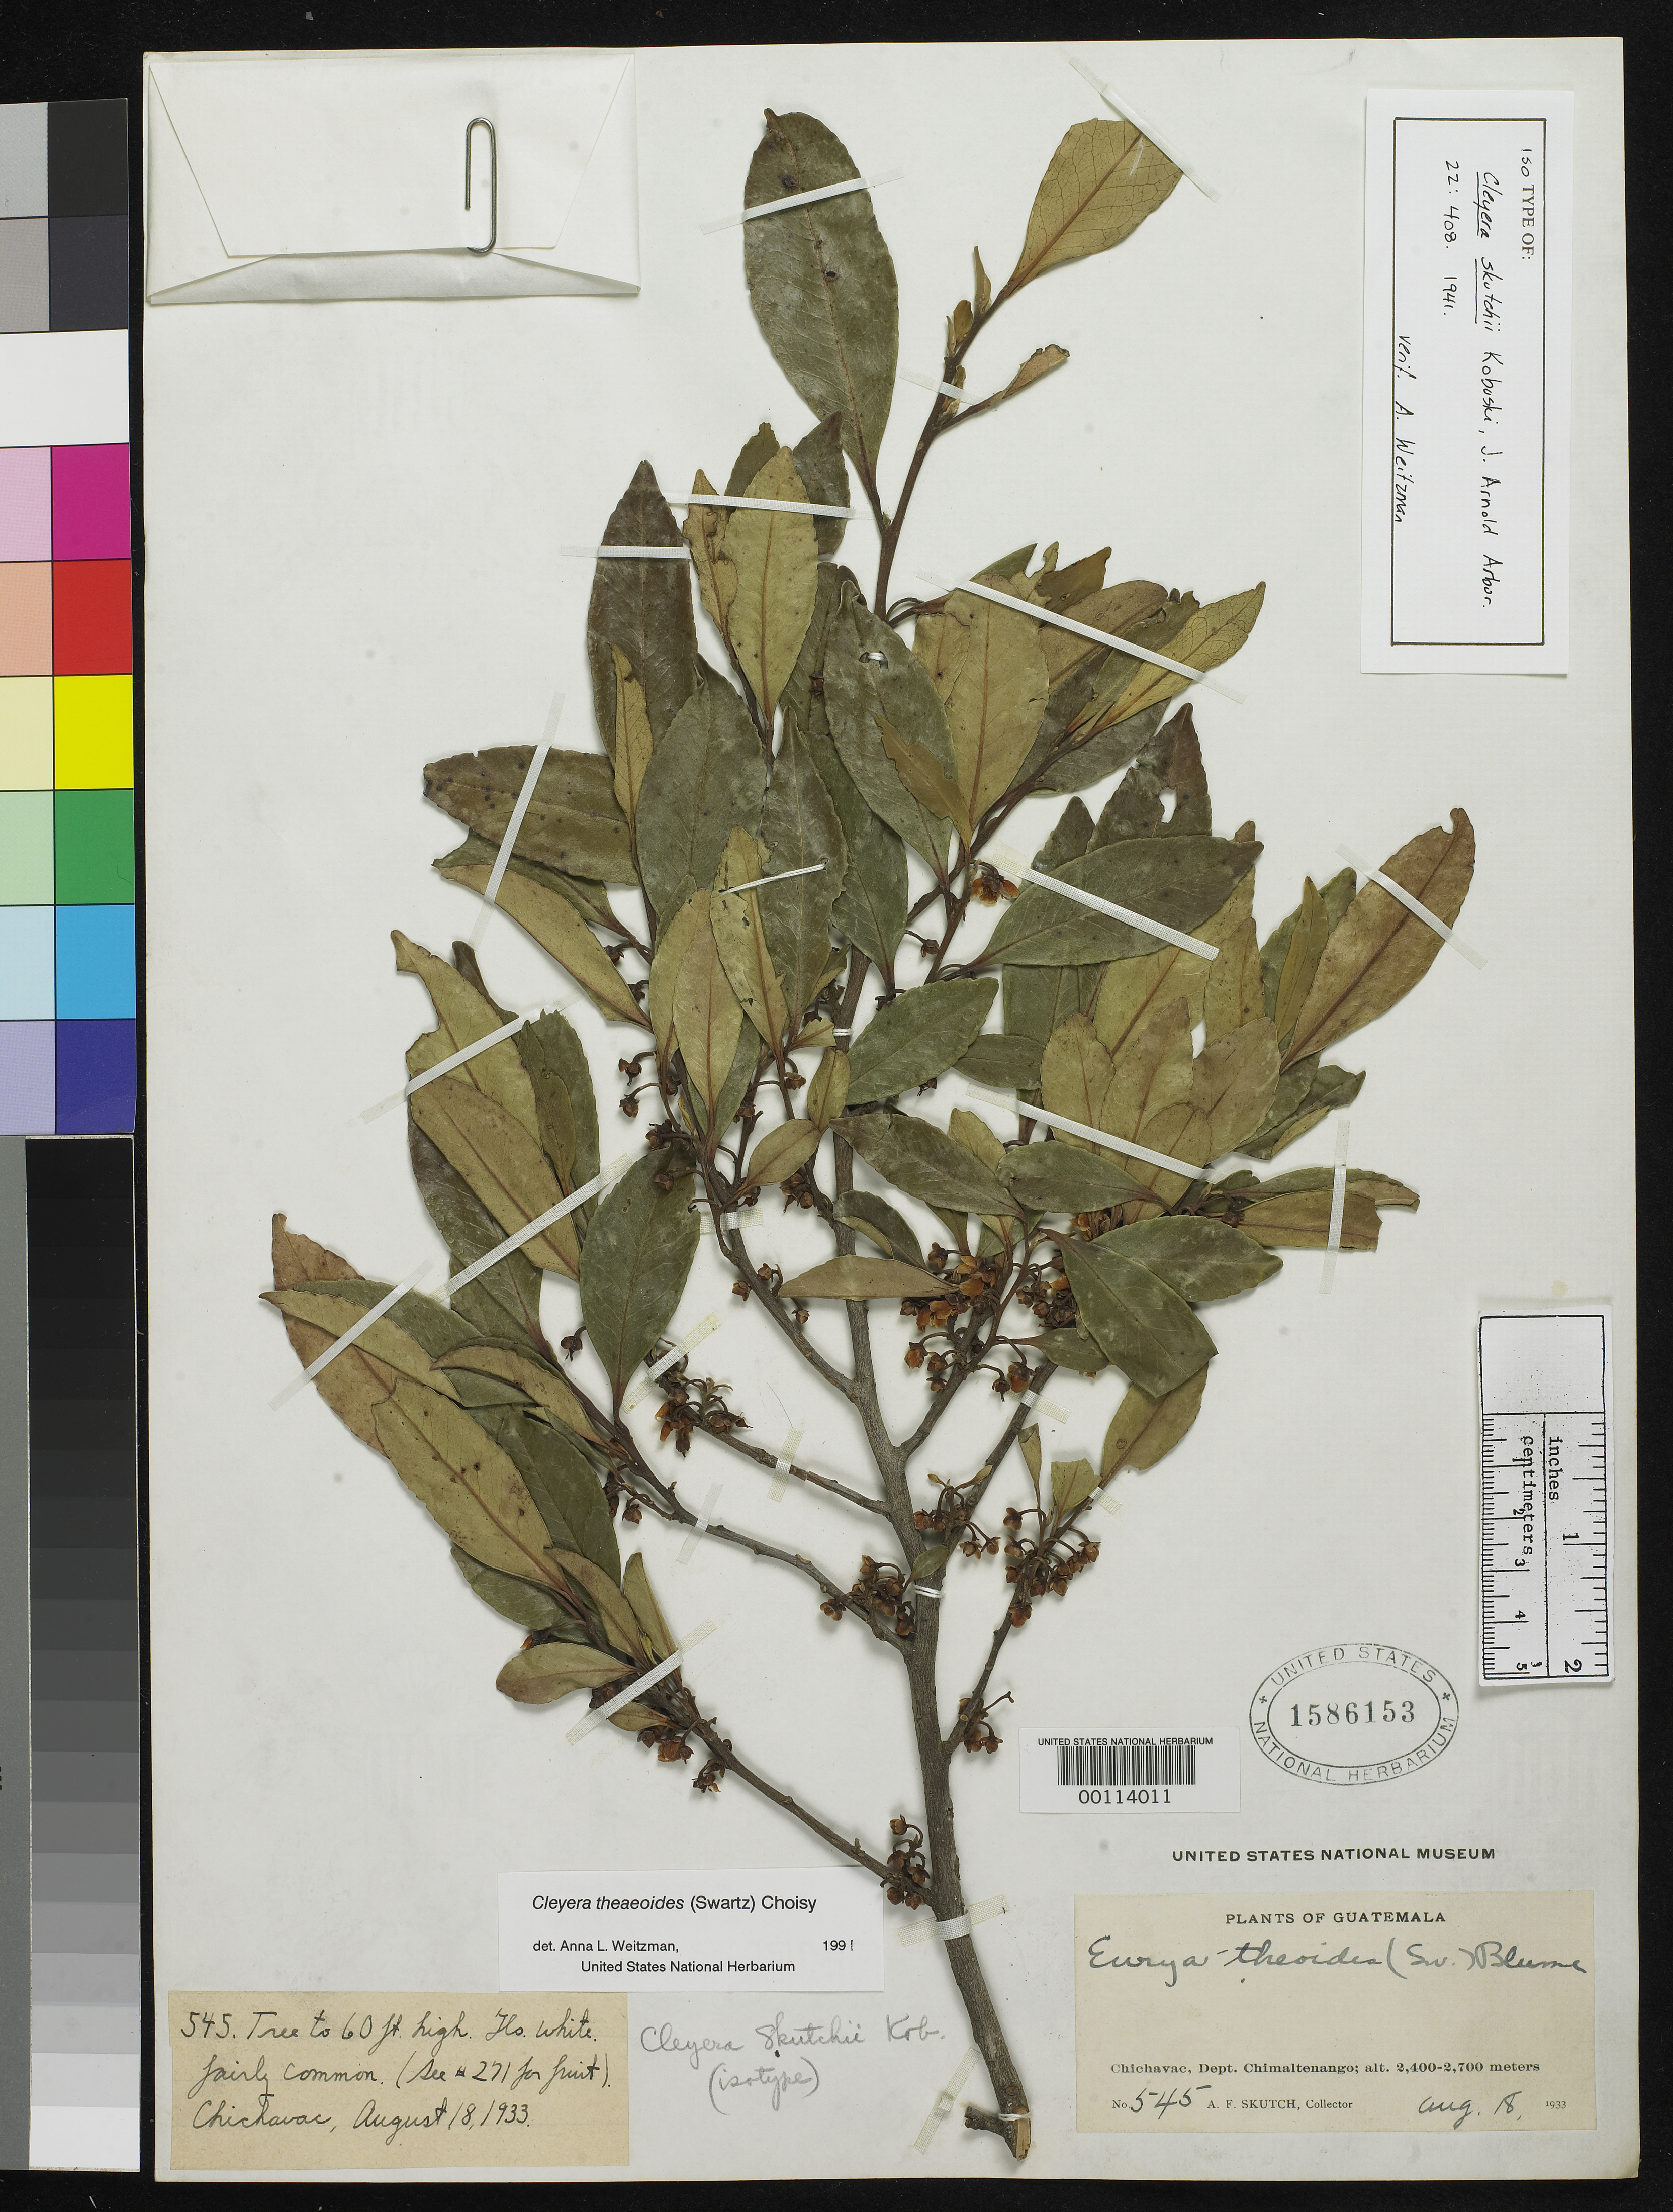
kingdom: Plantae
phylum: Tracheophyta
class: Magnoliopsida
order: Ericales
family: Pentaphylacaceae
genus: Cleyera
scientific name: Cleyera skutchii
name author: Kobuski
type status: Isotype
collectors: A. F. Skutch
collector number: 545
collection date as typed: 18 Aug 1933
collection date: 1933-08-18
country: Guatemala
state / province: Chimaltenango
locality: Chichavac.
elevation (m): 2400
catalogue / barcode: US 1586153